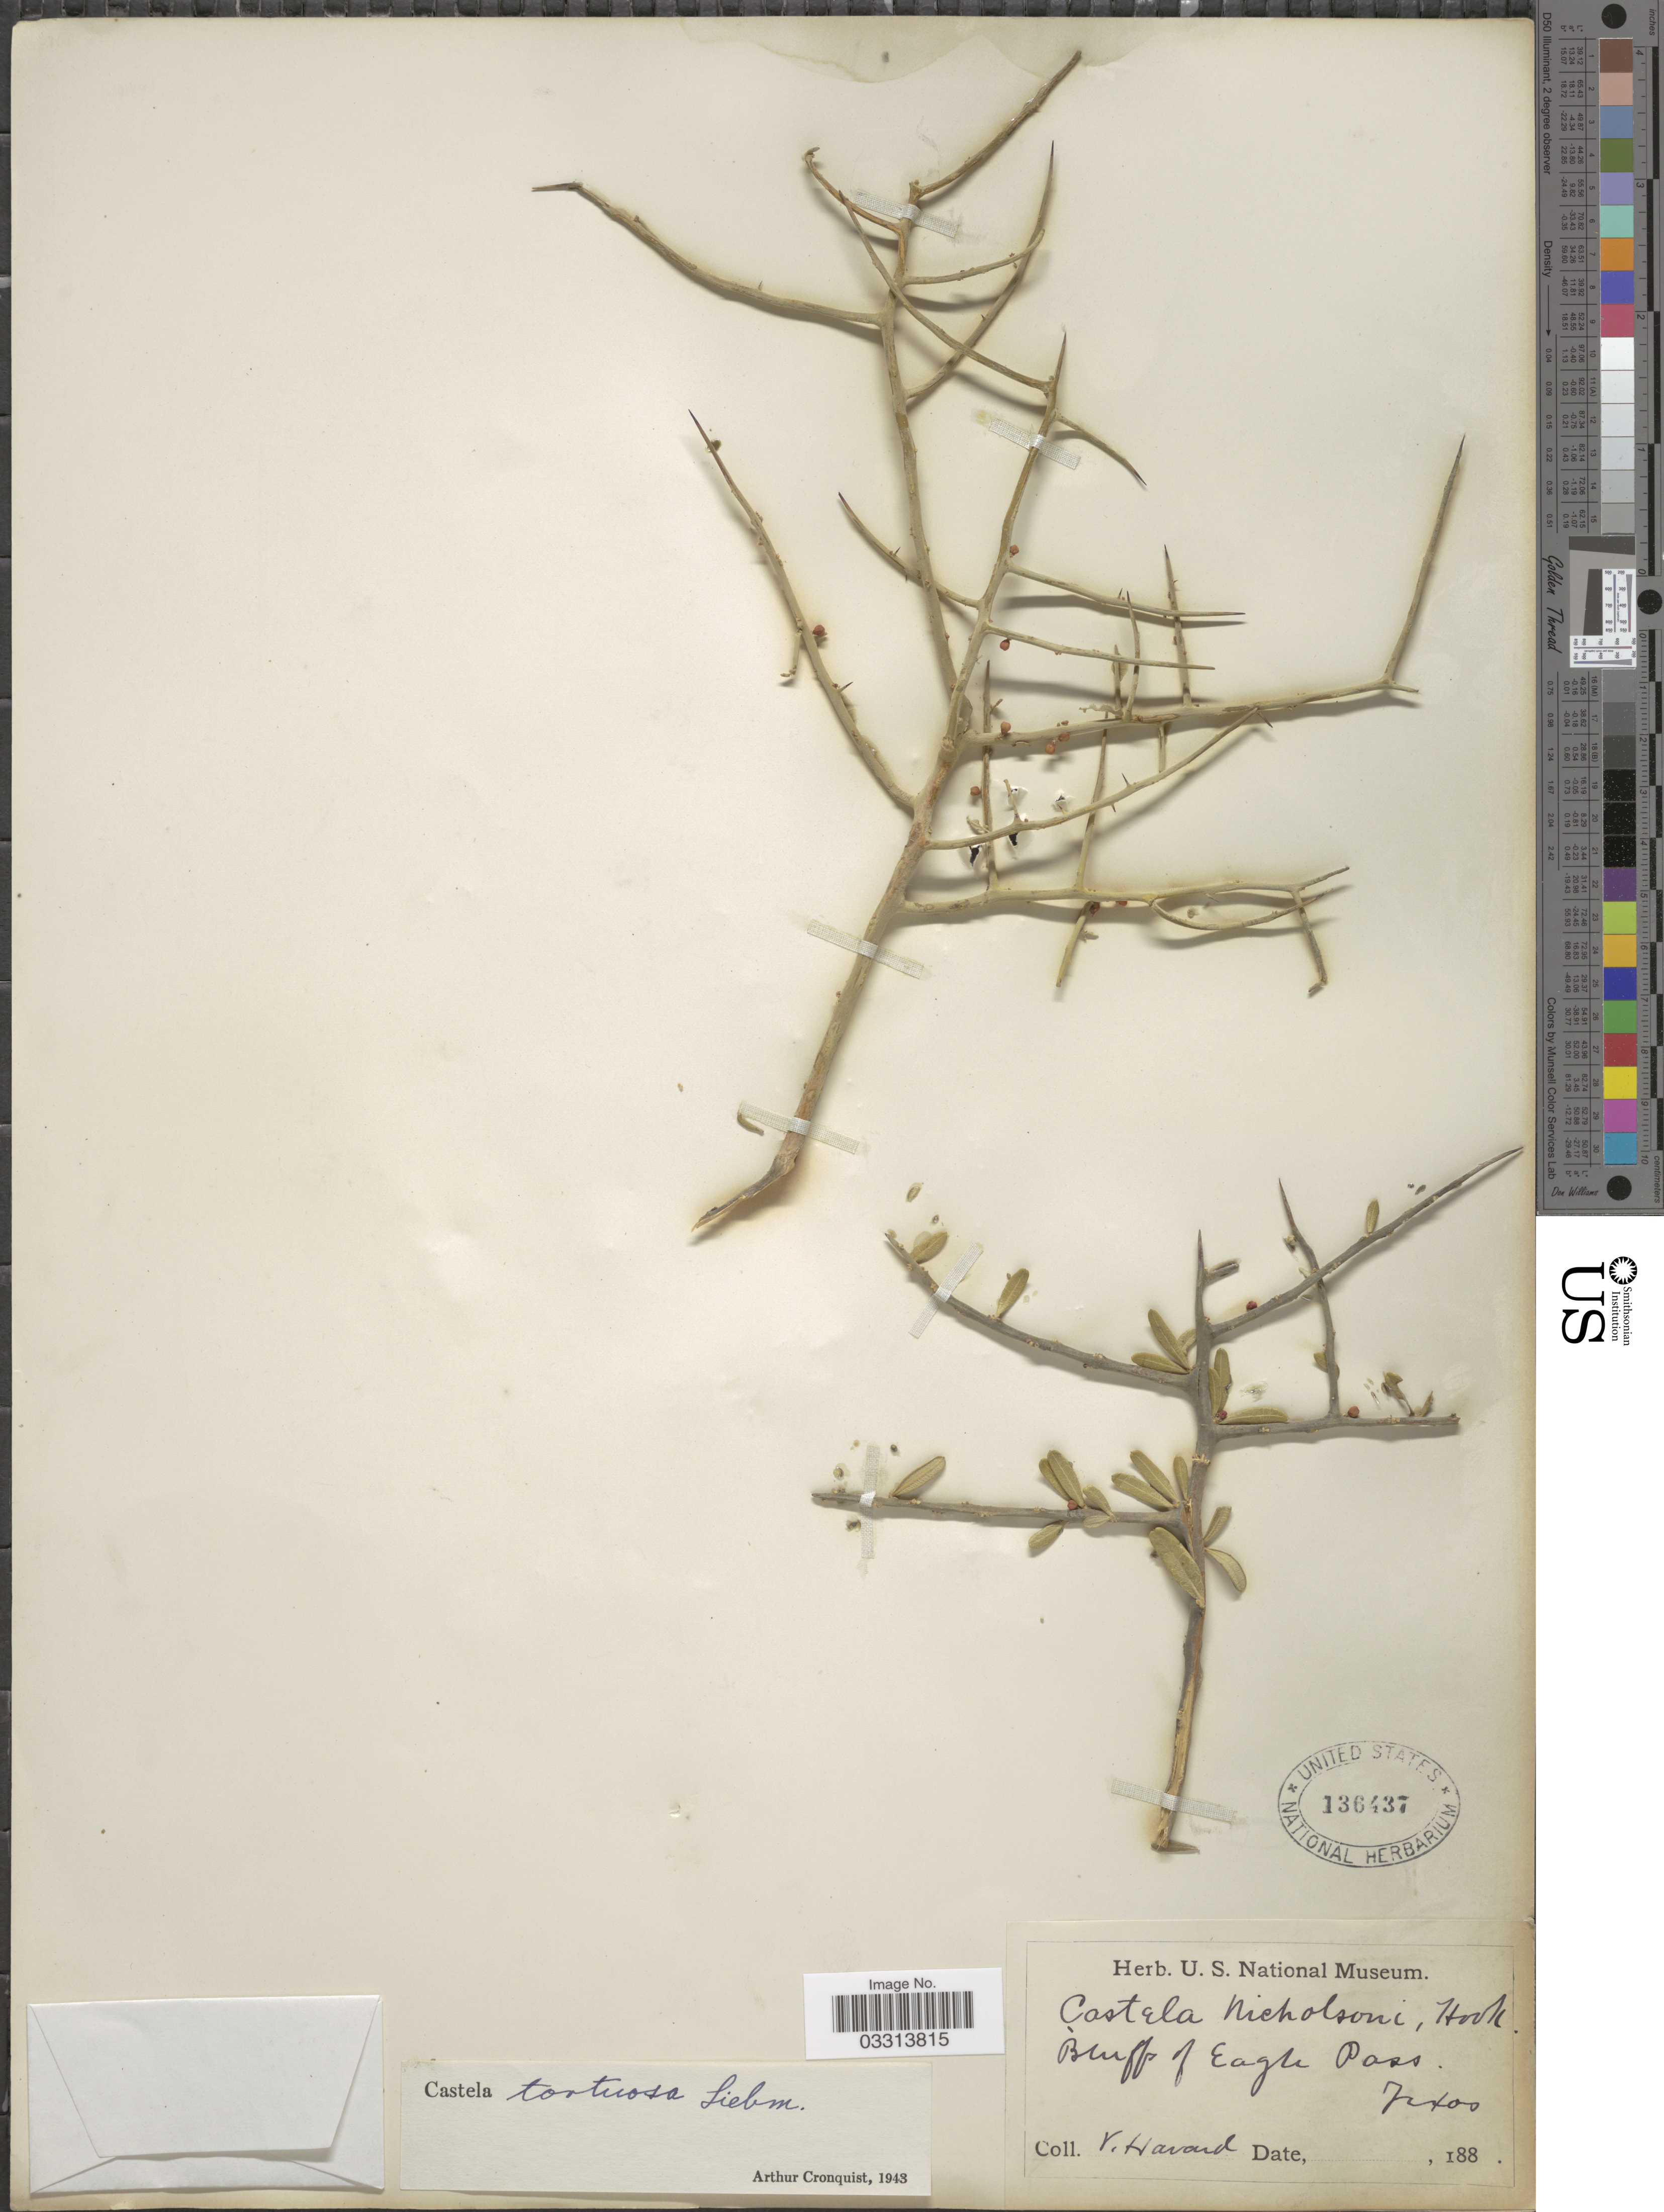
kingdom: Plantae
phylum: Tracheophyta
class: Magnoliopsida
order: Sapindales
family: Simaroubaceae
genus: Castela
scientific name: Castela tortuosa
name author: Liebm.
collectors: V. Havard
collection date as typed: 188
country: United States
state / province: Texas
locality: Bluffs of Eagle Pass.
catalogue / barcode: US 136437